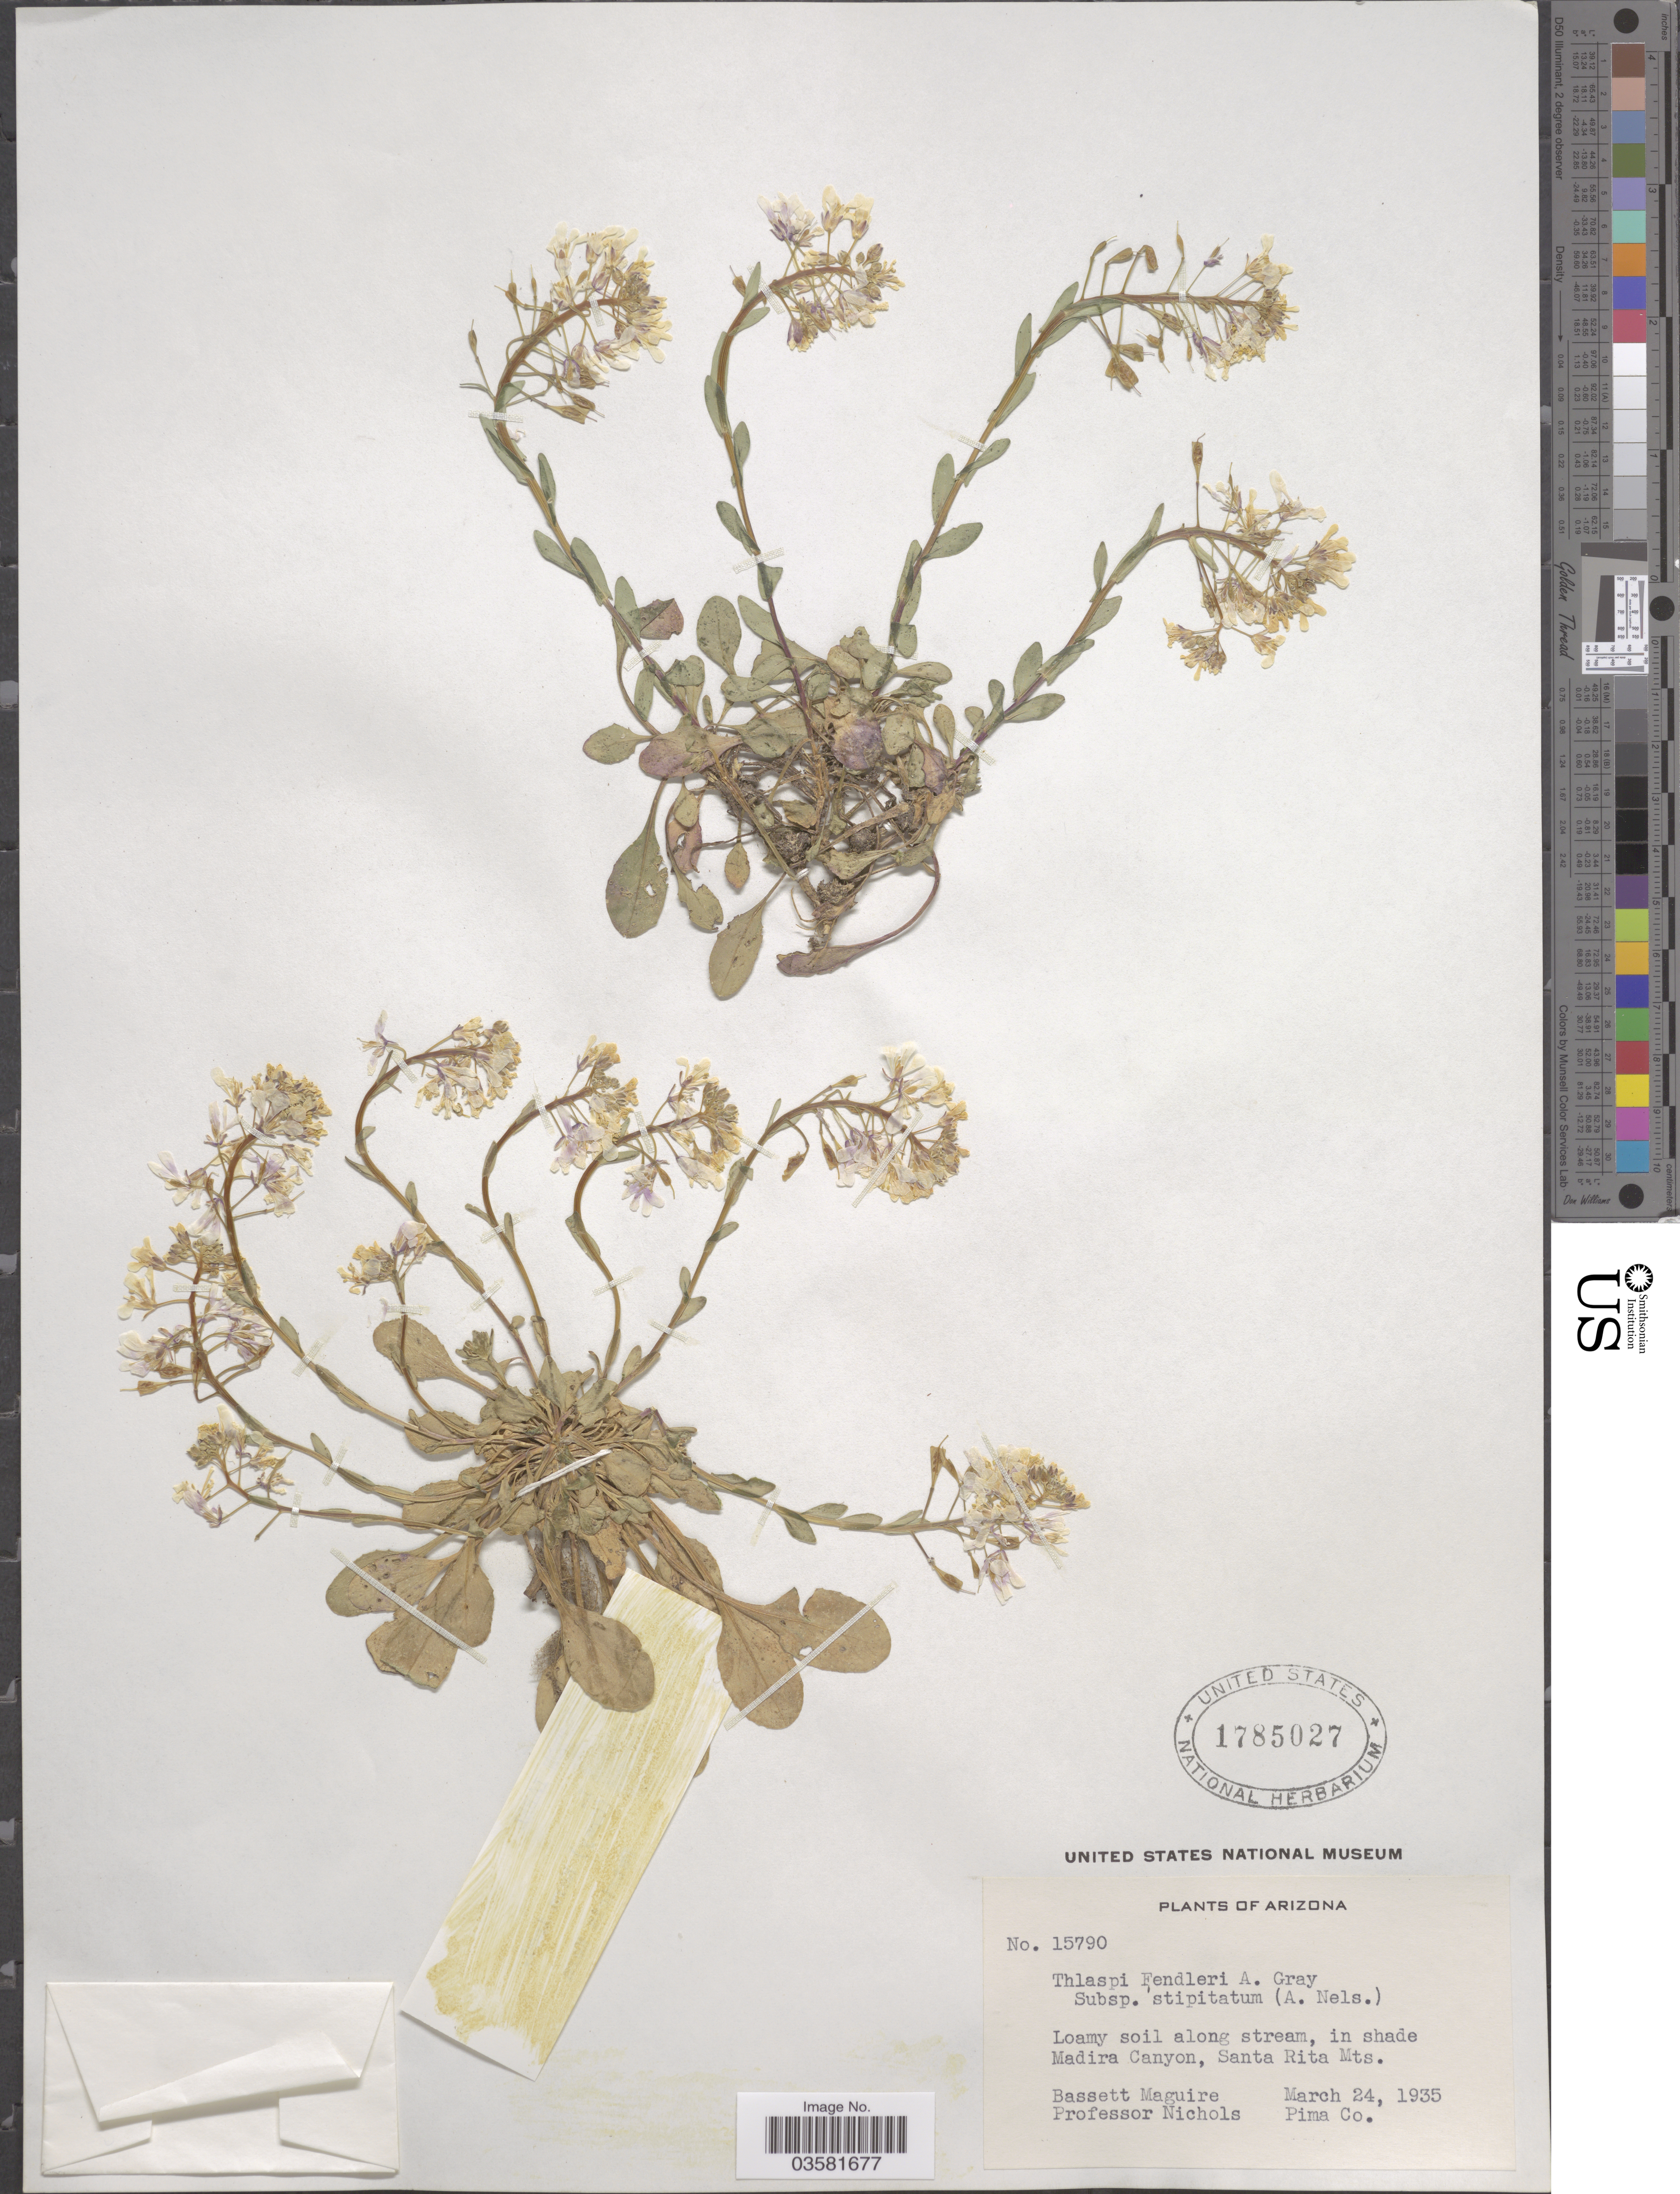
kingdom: Plantae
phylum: Tracheophyta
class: Magnoliopsida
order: Brassicales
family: Brassicaceae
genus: Thlaspi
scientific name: Thlaspi montanum var. fendleri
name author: (A. Gray) P.K. Holmgren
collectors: B. Maguire & Nichols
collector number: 15790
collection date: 1935-03-24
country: United States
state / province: Arizona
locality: Madira Canyon, Santa Rita Mts. Pima Co.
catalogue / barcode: US 1785027